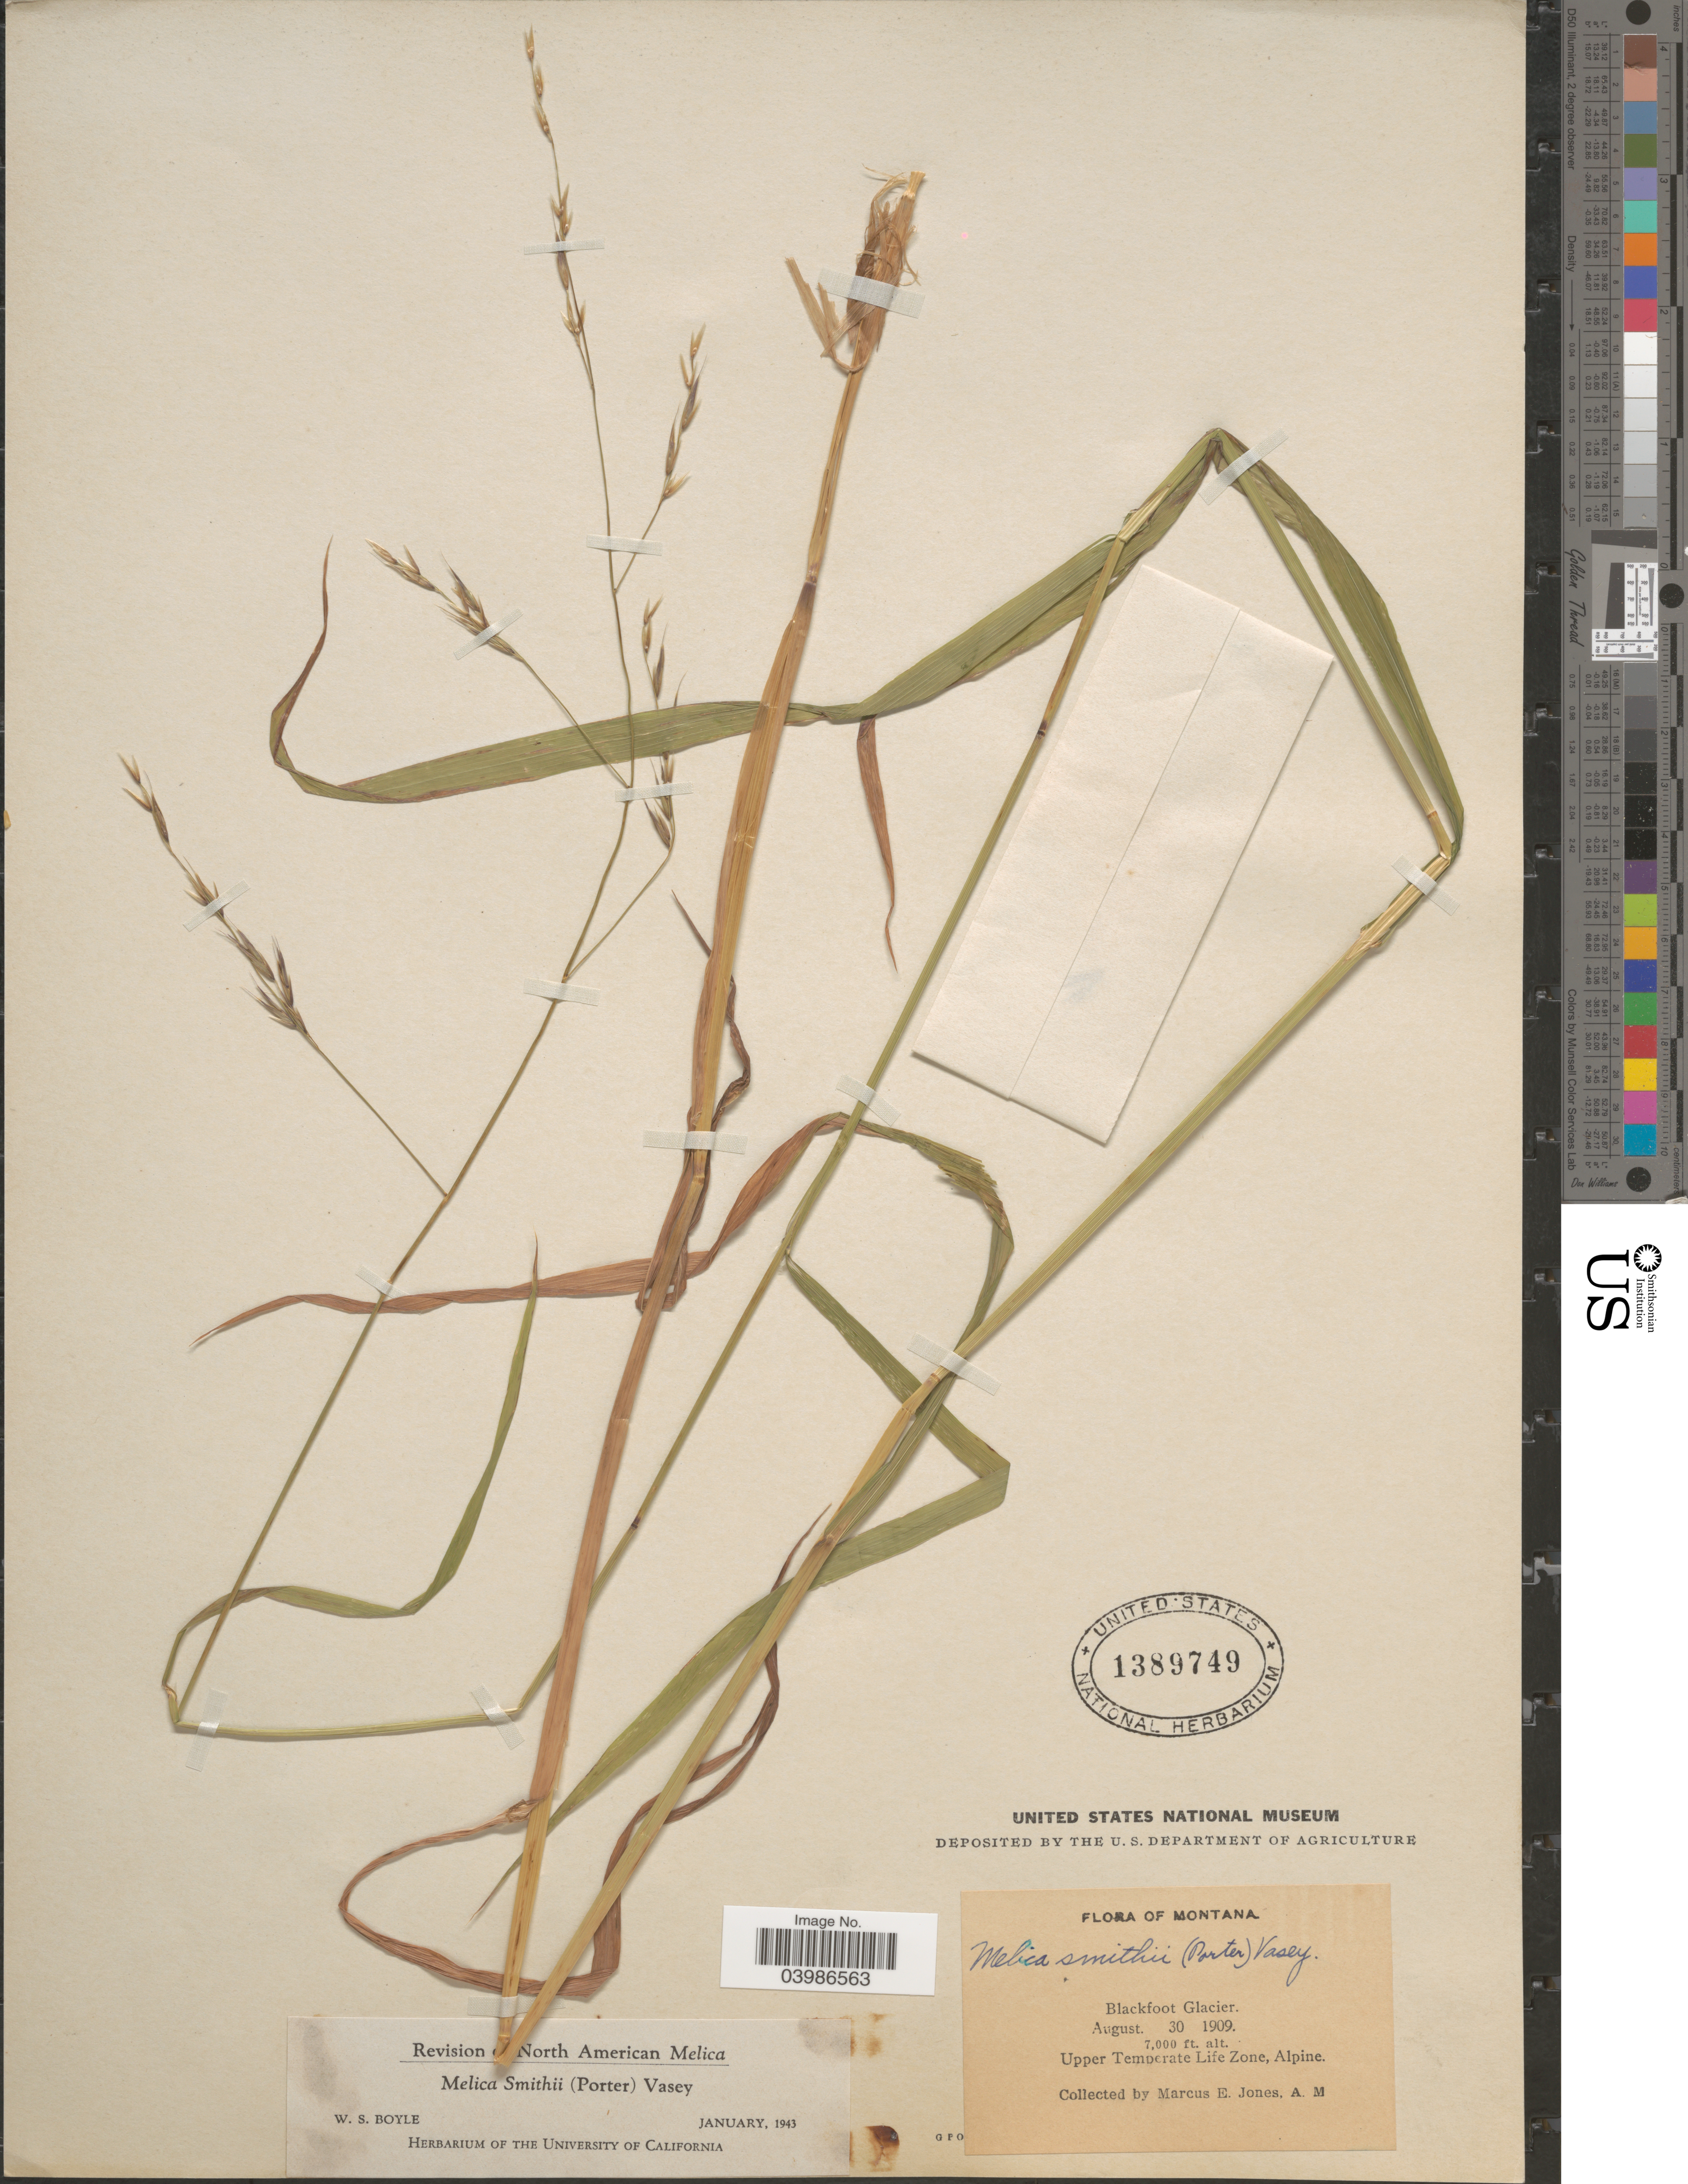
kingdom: Plantae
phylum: Tracheophyta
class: Liliopsida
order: Poales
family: Poaceae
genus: Melica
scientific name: Melica smithii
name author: (Porter ex A. Gray) Vasey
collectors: M. E. Jones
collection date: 1909-08-30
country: United States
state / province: Montana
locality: Blackfoot Glacier. Upper Temperate Life Zone, Alpine.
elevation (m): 2134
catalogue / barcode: US 1389749